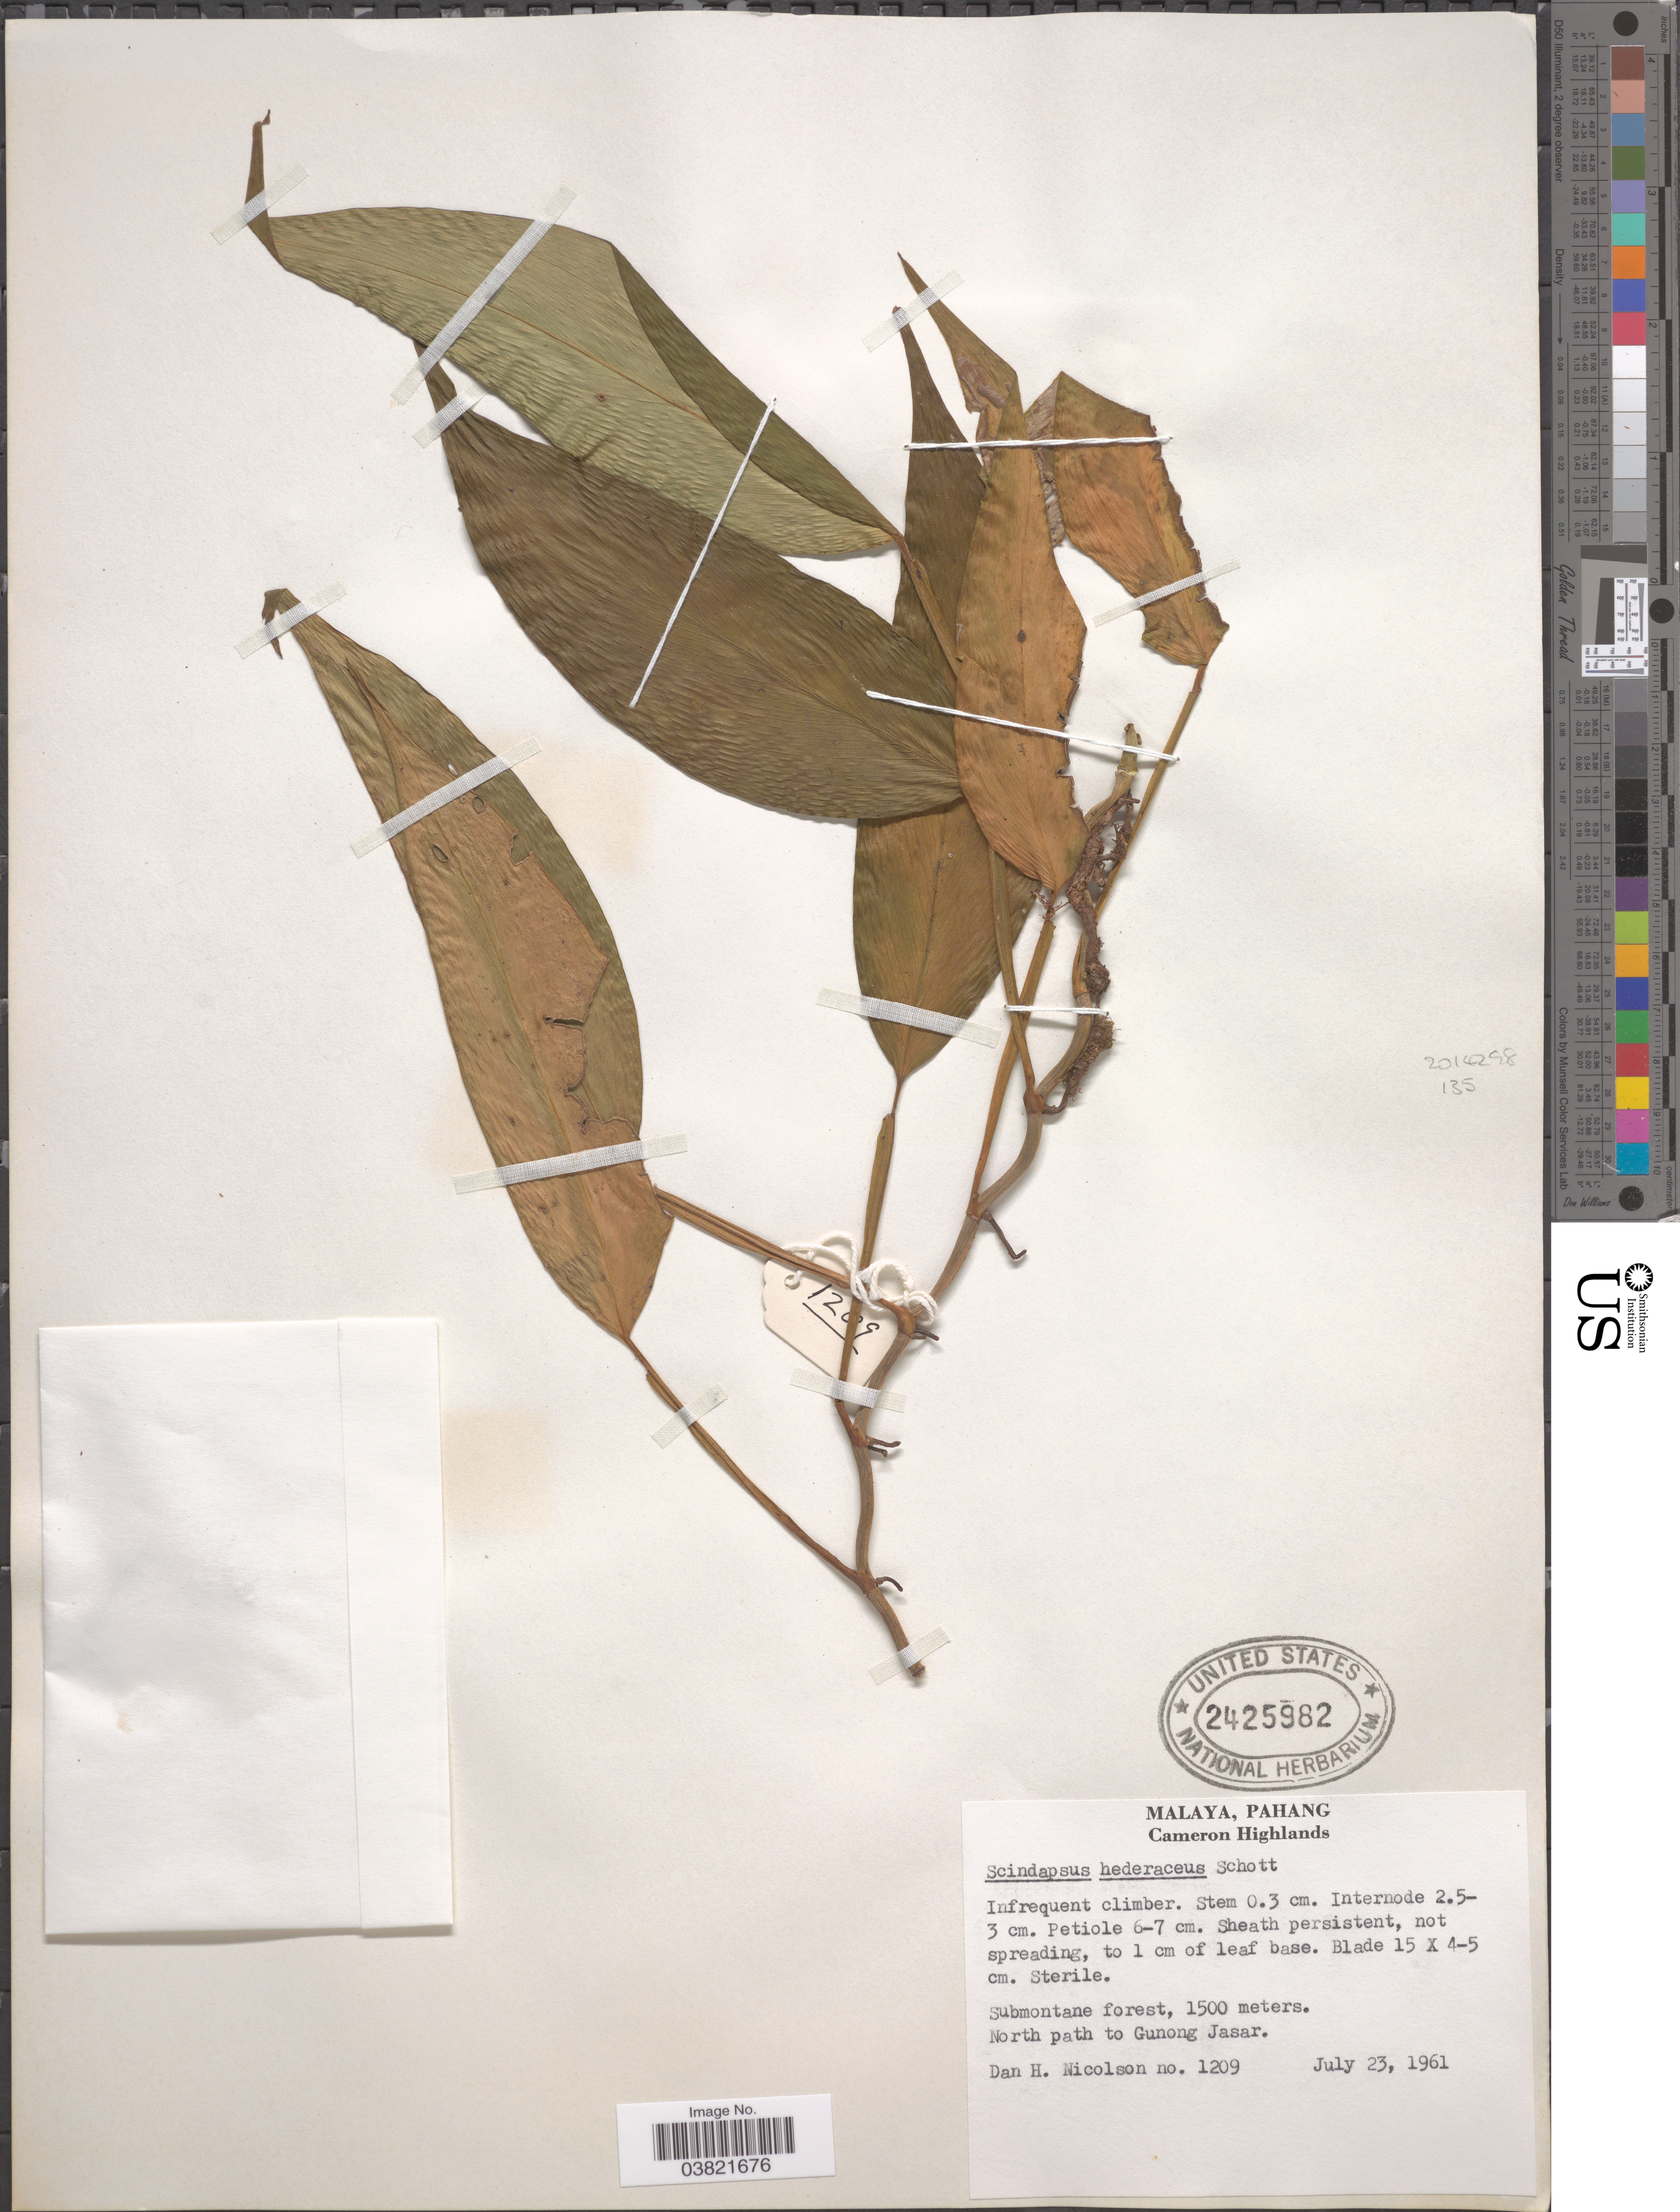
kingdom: Plantae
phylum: Tracheophyta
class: Liliopsida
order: Alismatales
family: Araceae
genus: Scindapsus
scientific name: Scindapsus hederaceus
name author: Miq.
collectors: D. H. Nicolson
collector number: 1209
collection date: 1961-07-23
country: Malaysia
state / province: Pahang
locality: Malaya, Cameron Highlands. Submontane forest, North path to Gunong Jasar.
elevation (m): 1500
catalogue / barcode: US 2425982